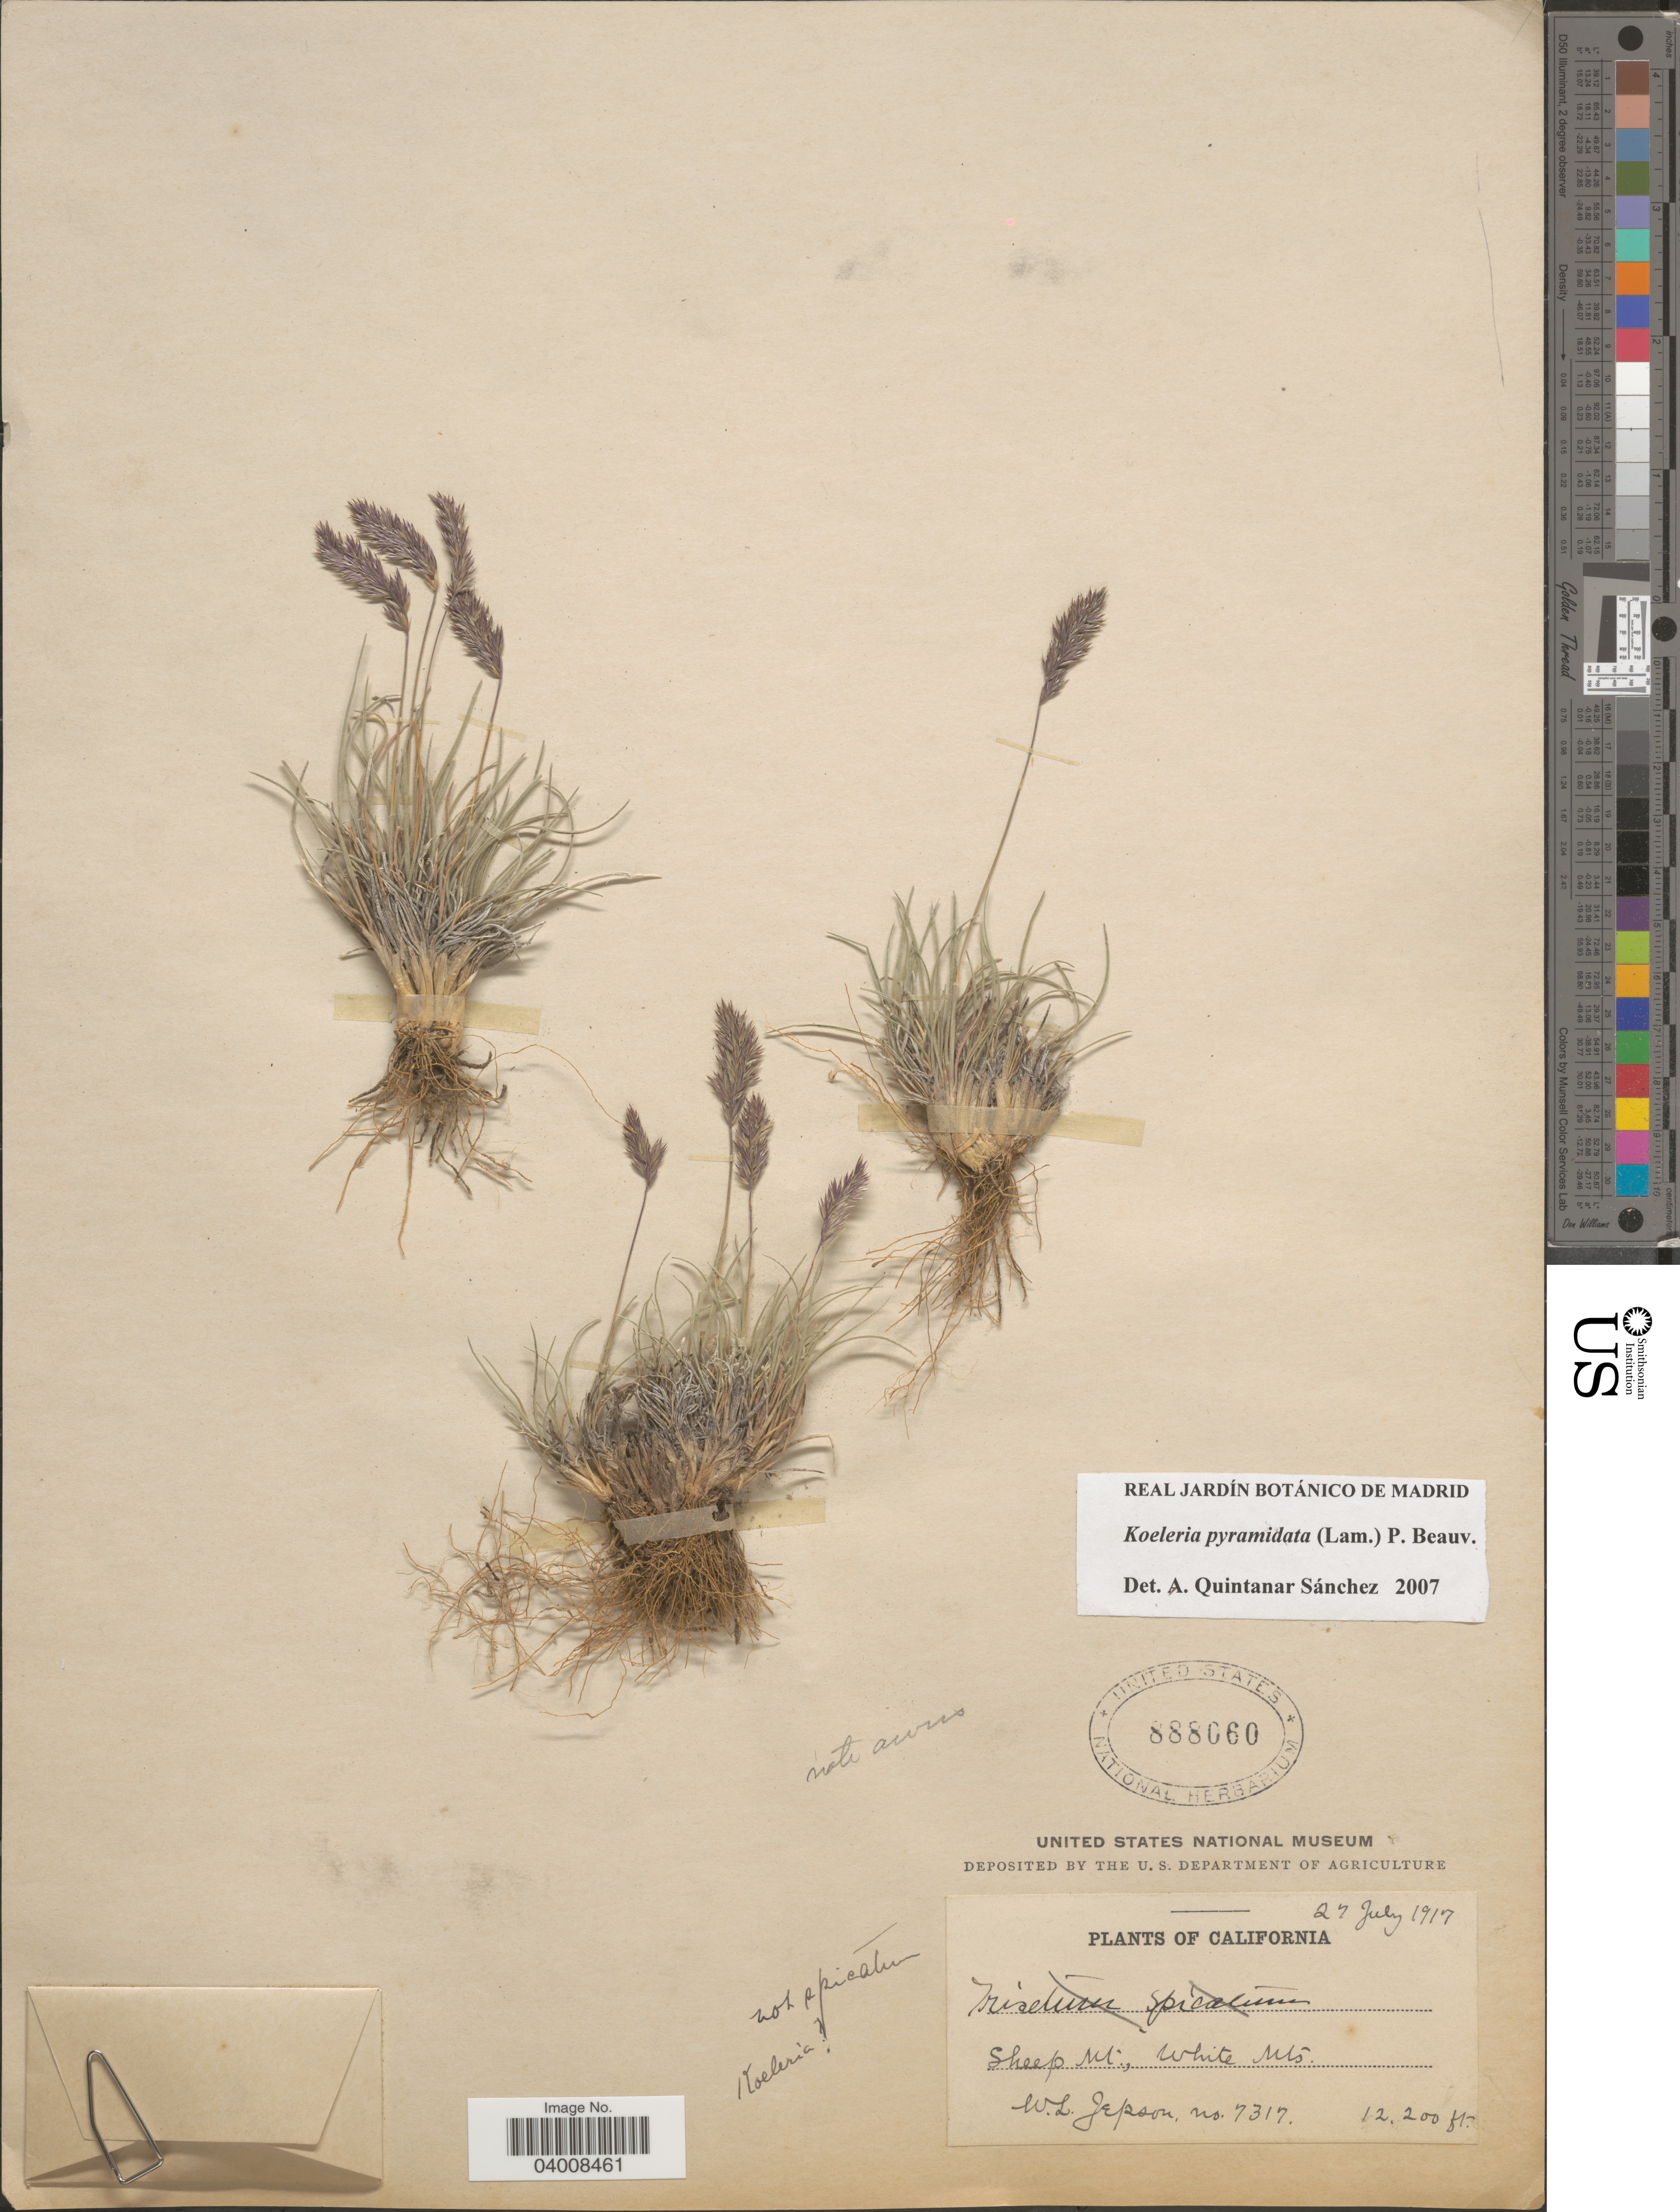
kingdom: Plantae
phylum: Tracheophyta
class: Liliopsida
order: Poales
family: Poaceae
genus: Koeleria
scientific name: Koeleria pyramidata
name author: (Lam.) P. Beauv.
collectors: W. L. Jepson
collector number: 7317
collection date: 1917-07-27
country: United States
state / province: California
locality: Sheep Mt., White Mts.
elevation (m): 3719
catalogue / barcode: US 888060